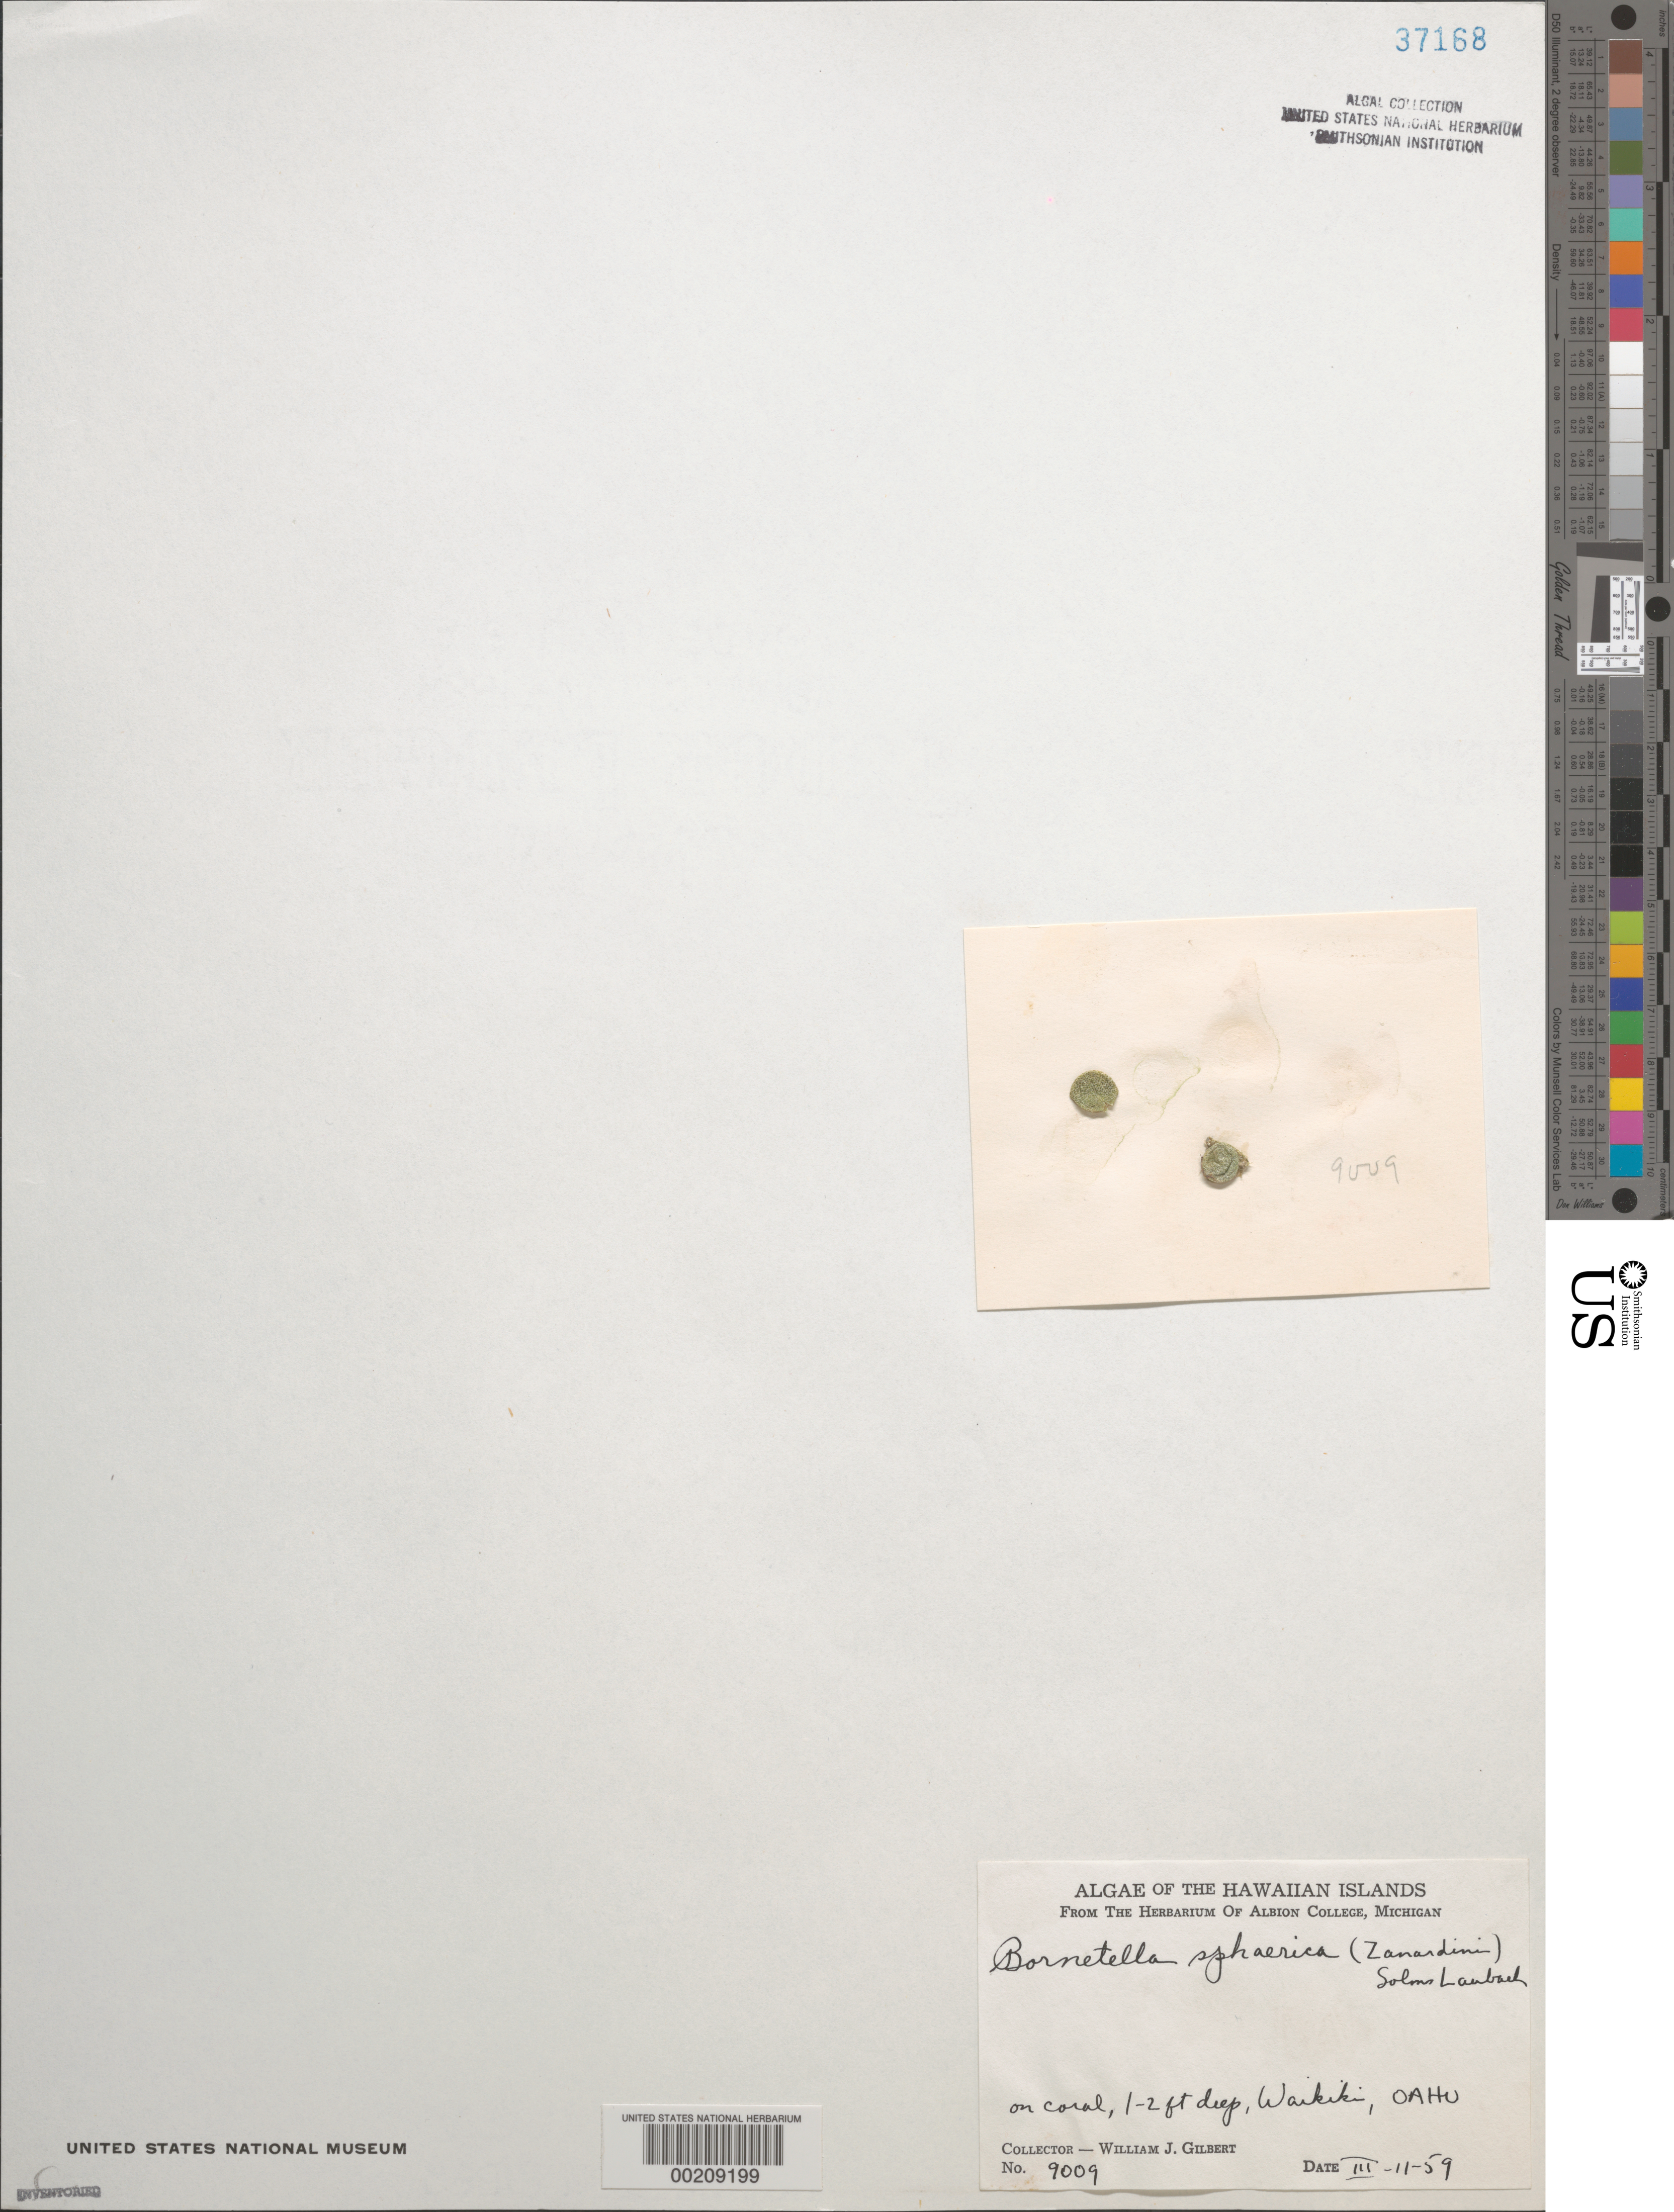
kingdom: Plantae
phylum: Chlorophyta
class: Ulvophyceae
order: Dasycladales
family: Dasycladaceae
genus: Bornetella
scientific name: Bornetella sphaerica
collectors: W. J. Gilbert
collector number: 9009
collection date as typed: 11 Mar 1959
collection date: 1959-03-11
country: United States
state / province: Hawaii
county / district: Honolulu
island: Oahu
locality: Waikiki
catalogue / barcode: US 37168